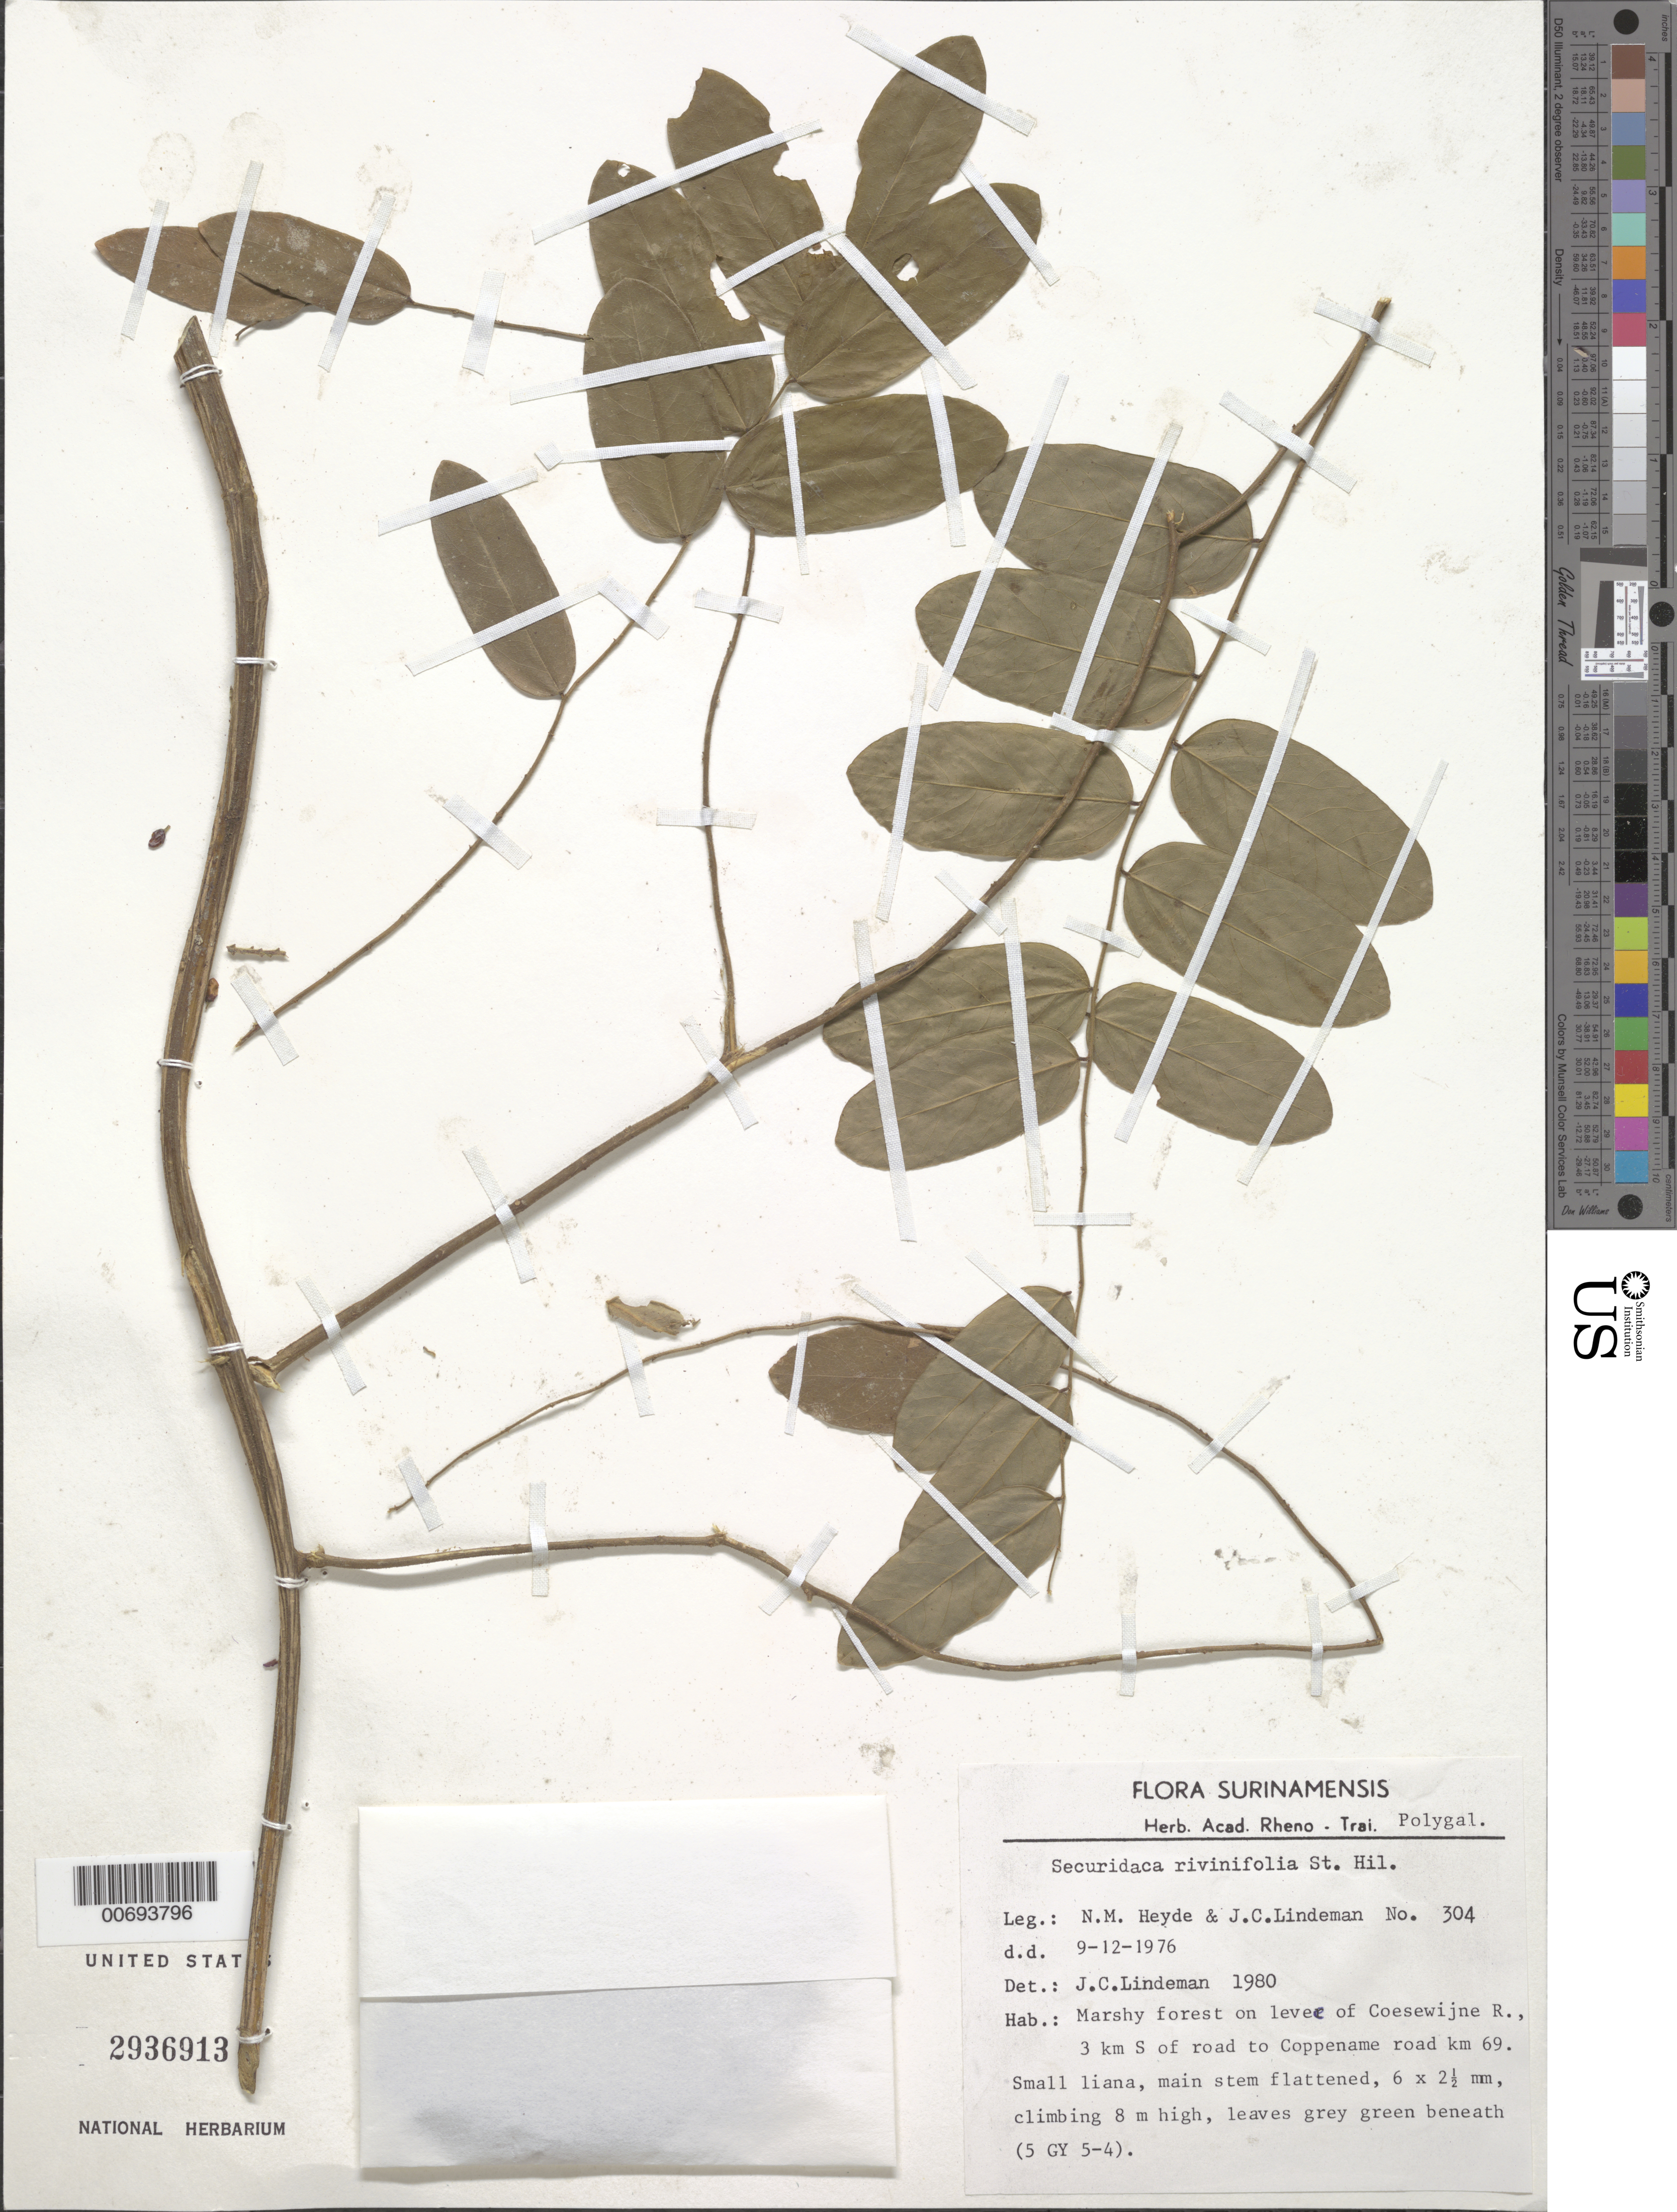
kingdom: Plantae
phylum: Tracheophyta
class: Magnoliopsida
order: Fabales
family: Polygalaceae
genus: Securidaca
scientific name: Securidaca rivinifolia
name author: A. St.-Hil. & Moq.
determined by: Lindeman, J. C.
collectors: N. M. Heyde & J. C. Lindeman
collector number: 304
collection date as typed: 9-Dec-76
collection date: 1976-12-09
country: Suriname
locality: Coesewijne R., 3 km S of road to Coppename Punt, km 69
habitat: Marshy forest on levee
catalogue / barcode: US 2936913